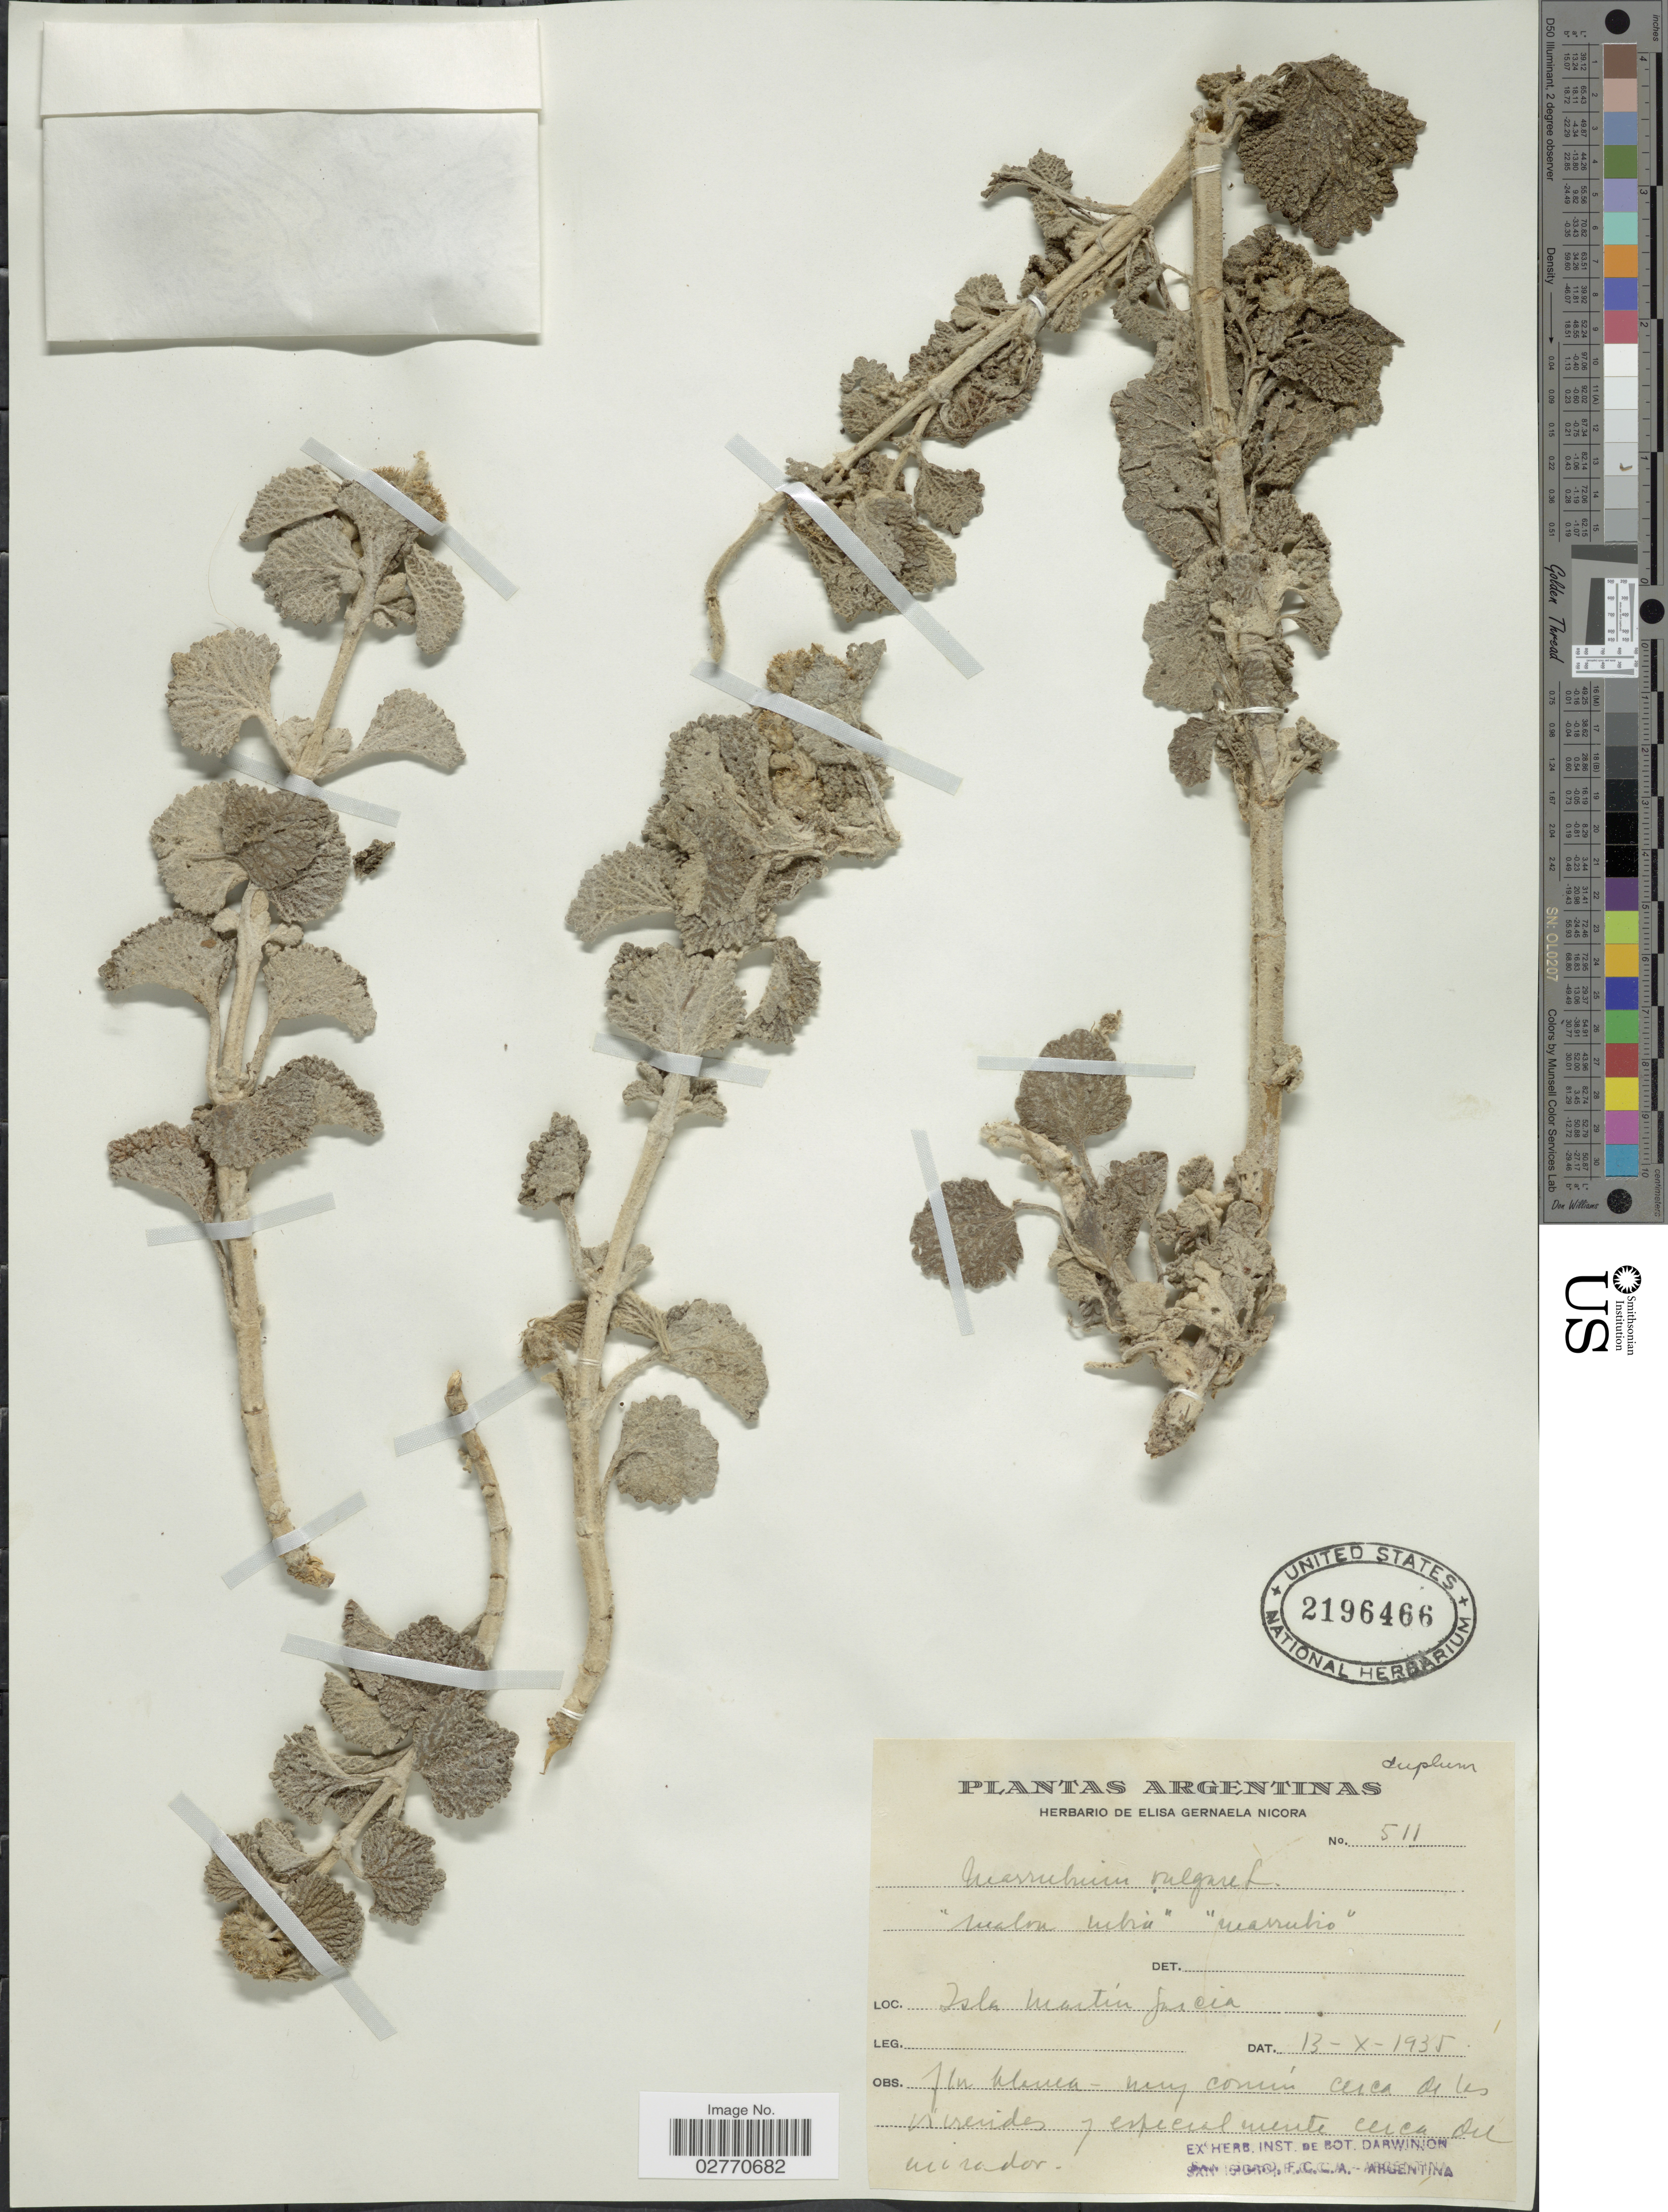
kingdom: Plantae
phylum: Tracheophyta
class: Magnoliopsida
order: Lamiales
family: Lamiaceae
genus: Marrubium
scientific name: Marrubium vulgare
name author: L.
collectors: Ex herb. Elisa Gernaela Nicora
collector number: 511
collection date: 1935-10-13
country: Argentina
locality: Isla Martin Garcia.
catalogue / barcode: US 2196466